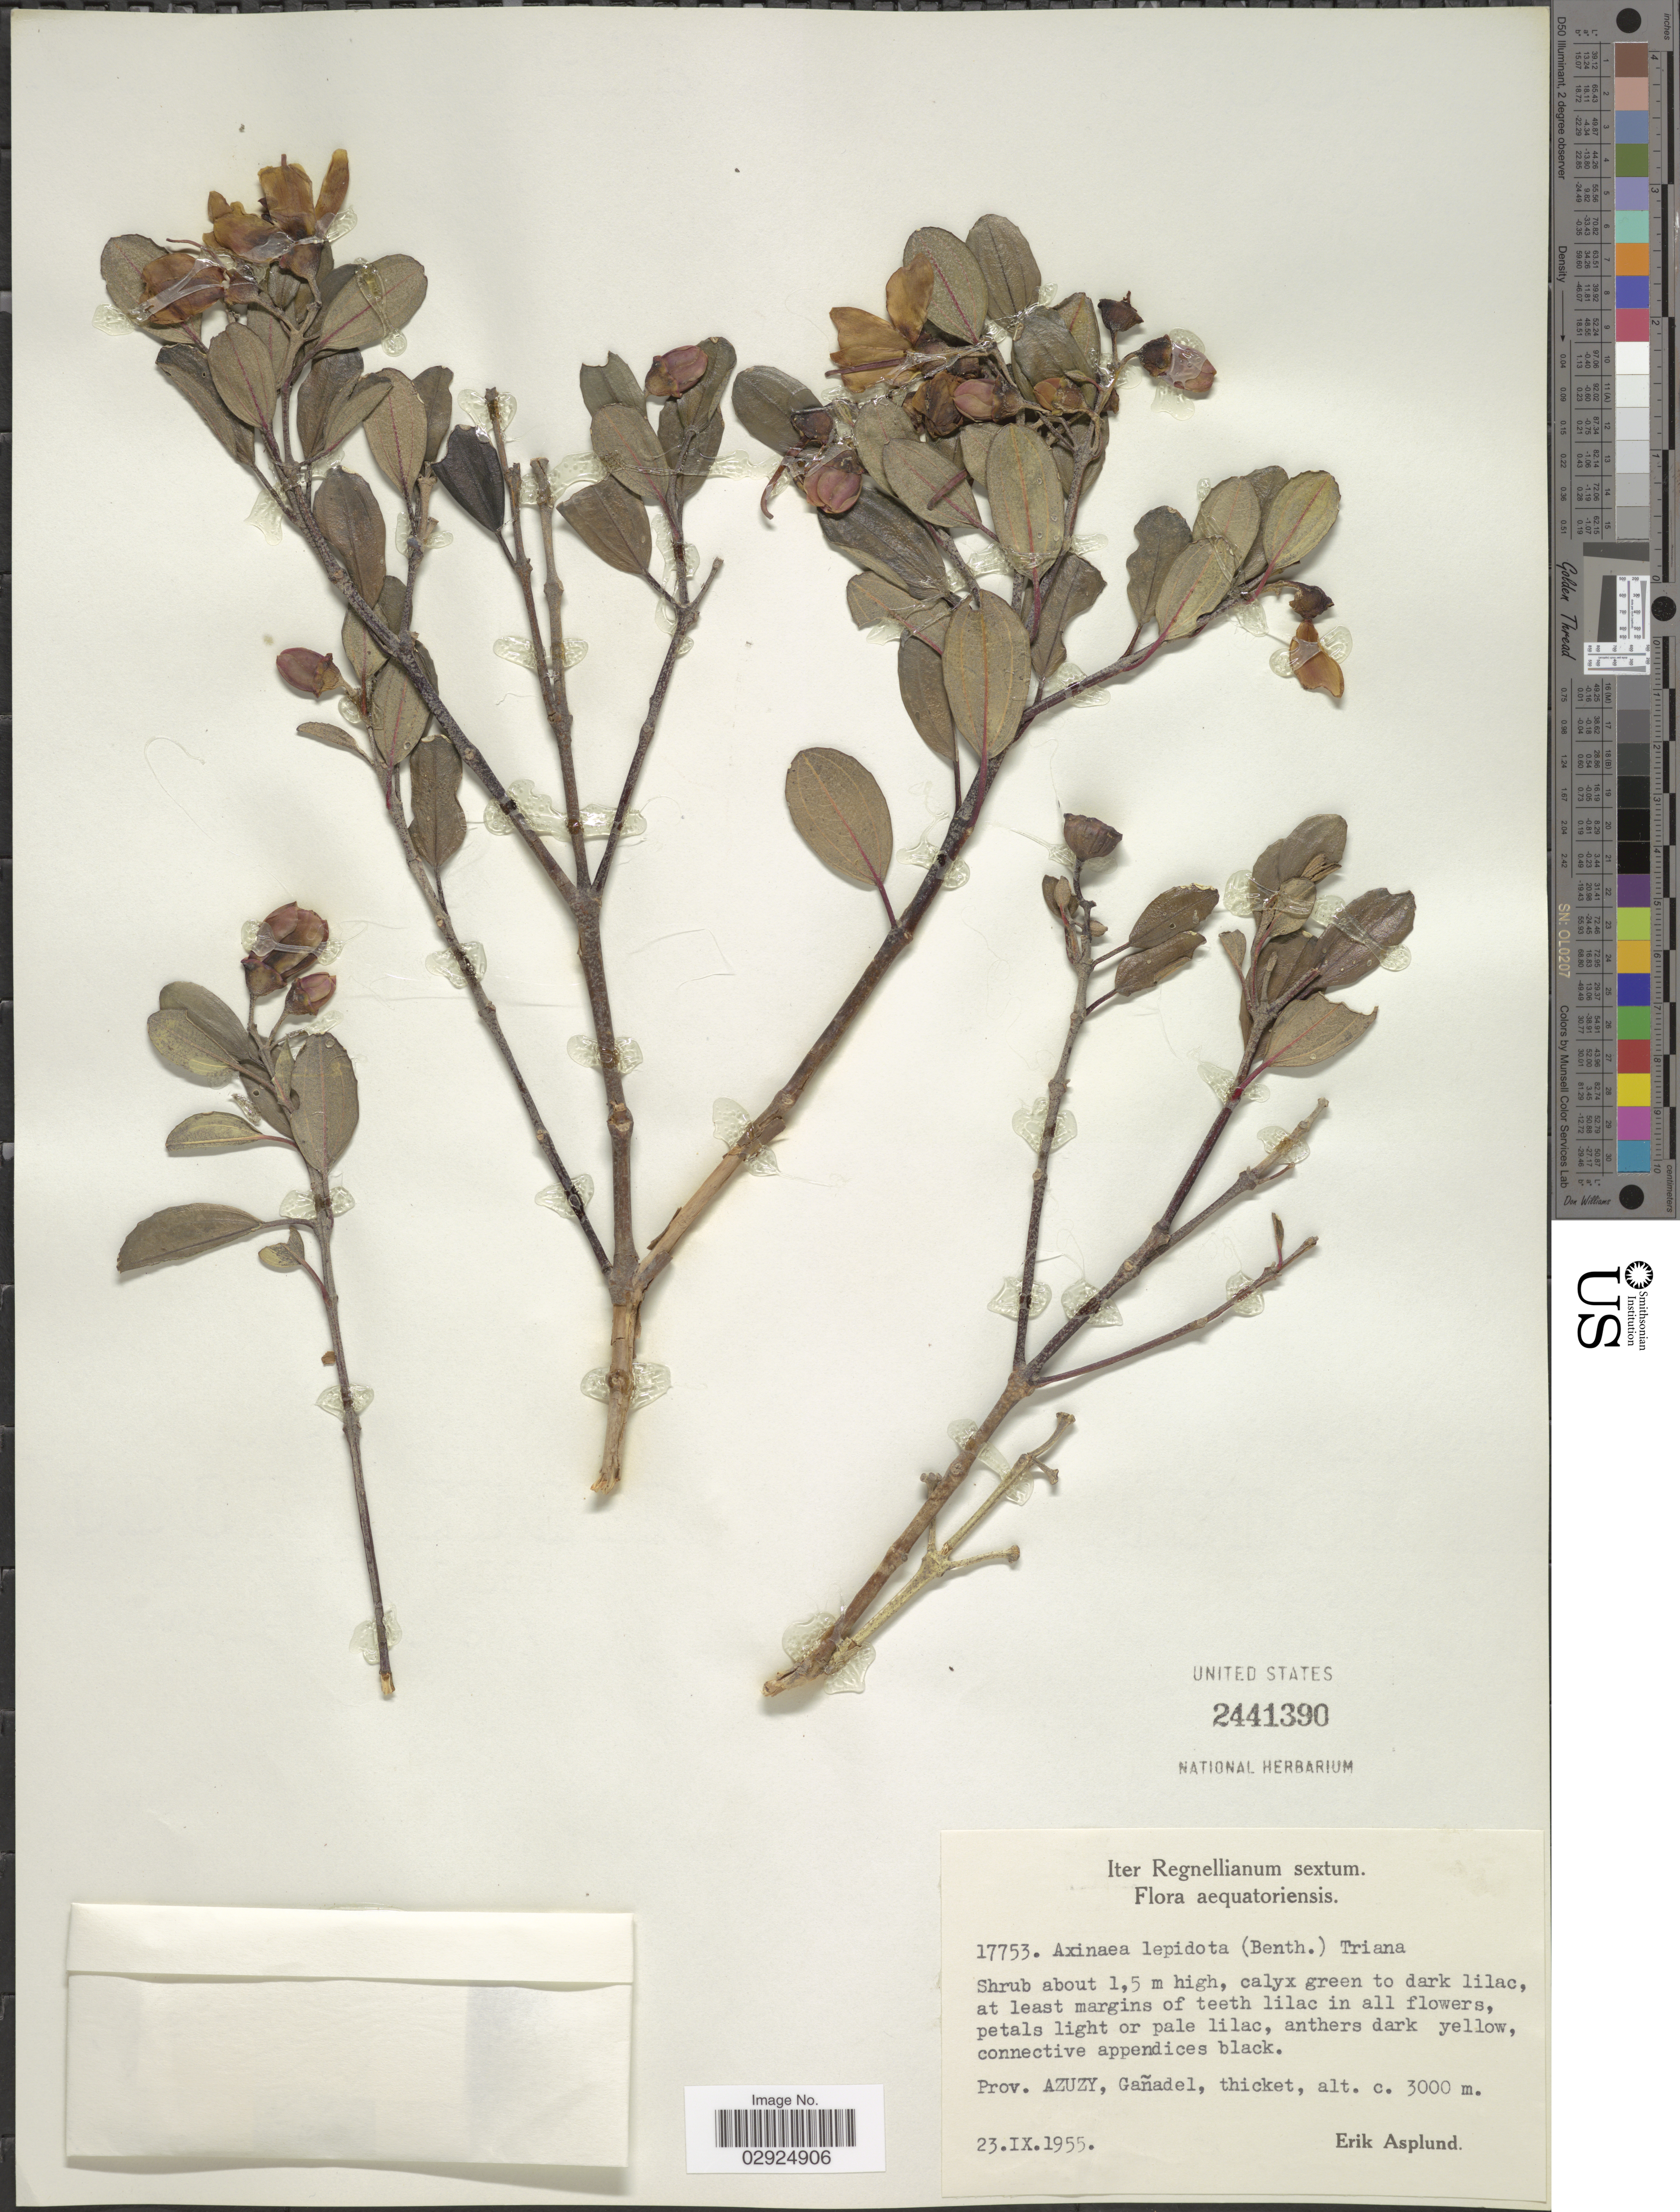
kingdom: Plantae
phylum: Tracheophyta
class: Magnoliopsida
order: Myrtales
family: Melastomataceae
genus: Axinaea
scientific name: Axinaea merianiae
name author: (DC.) Triana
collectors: E. Asplund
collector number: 17753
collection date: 1955-09-23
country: Ecuador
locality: Prov. Azuzy, Gañadel, thicket.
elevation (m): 3000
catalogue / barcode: US 2441390